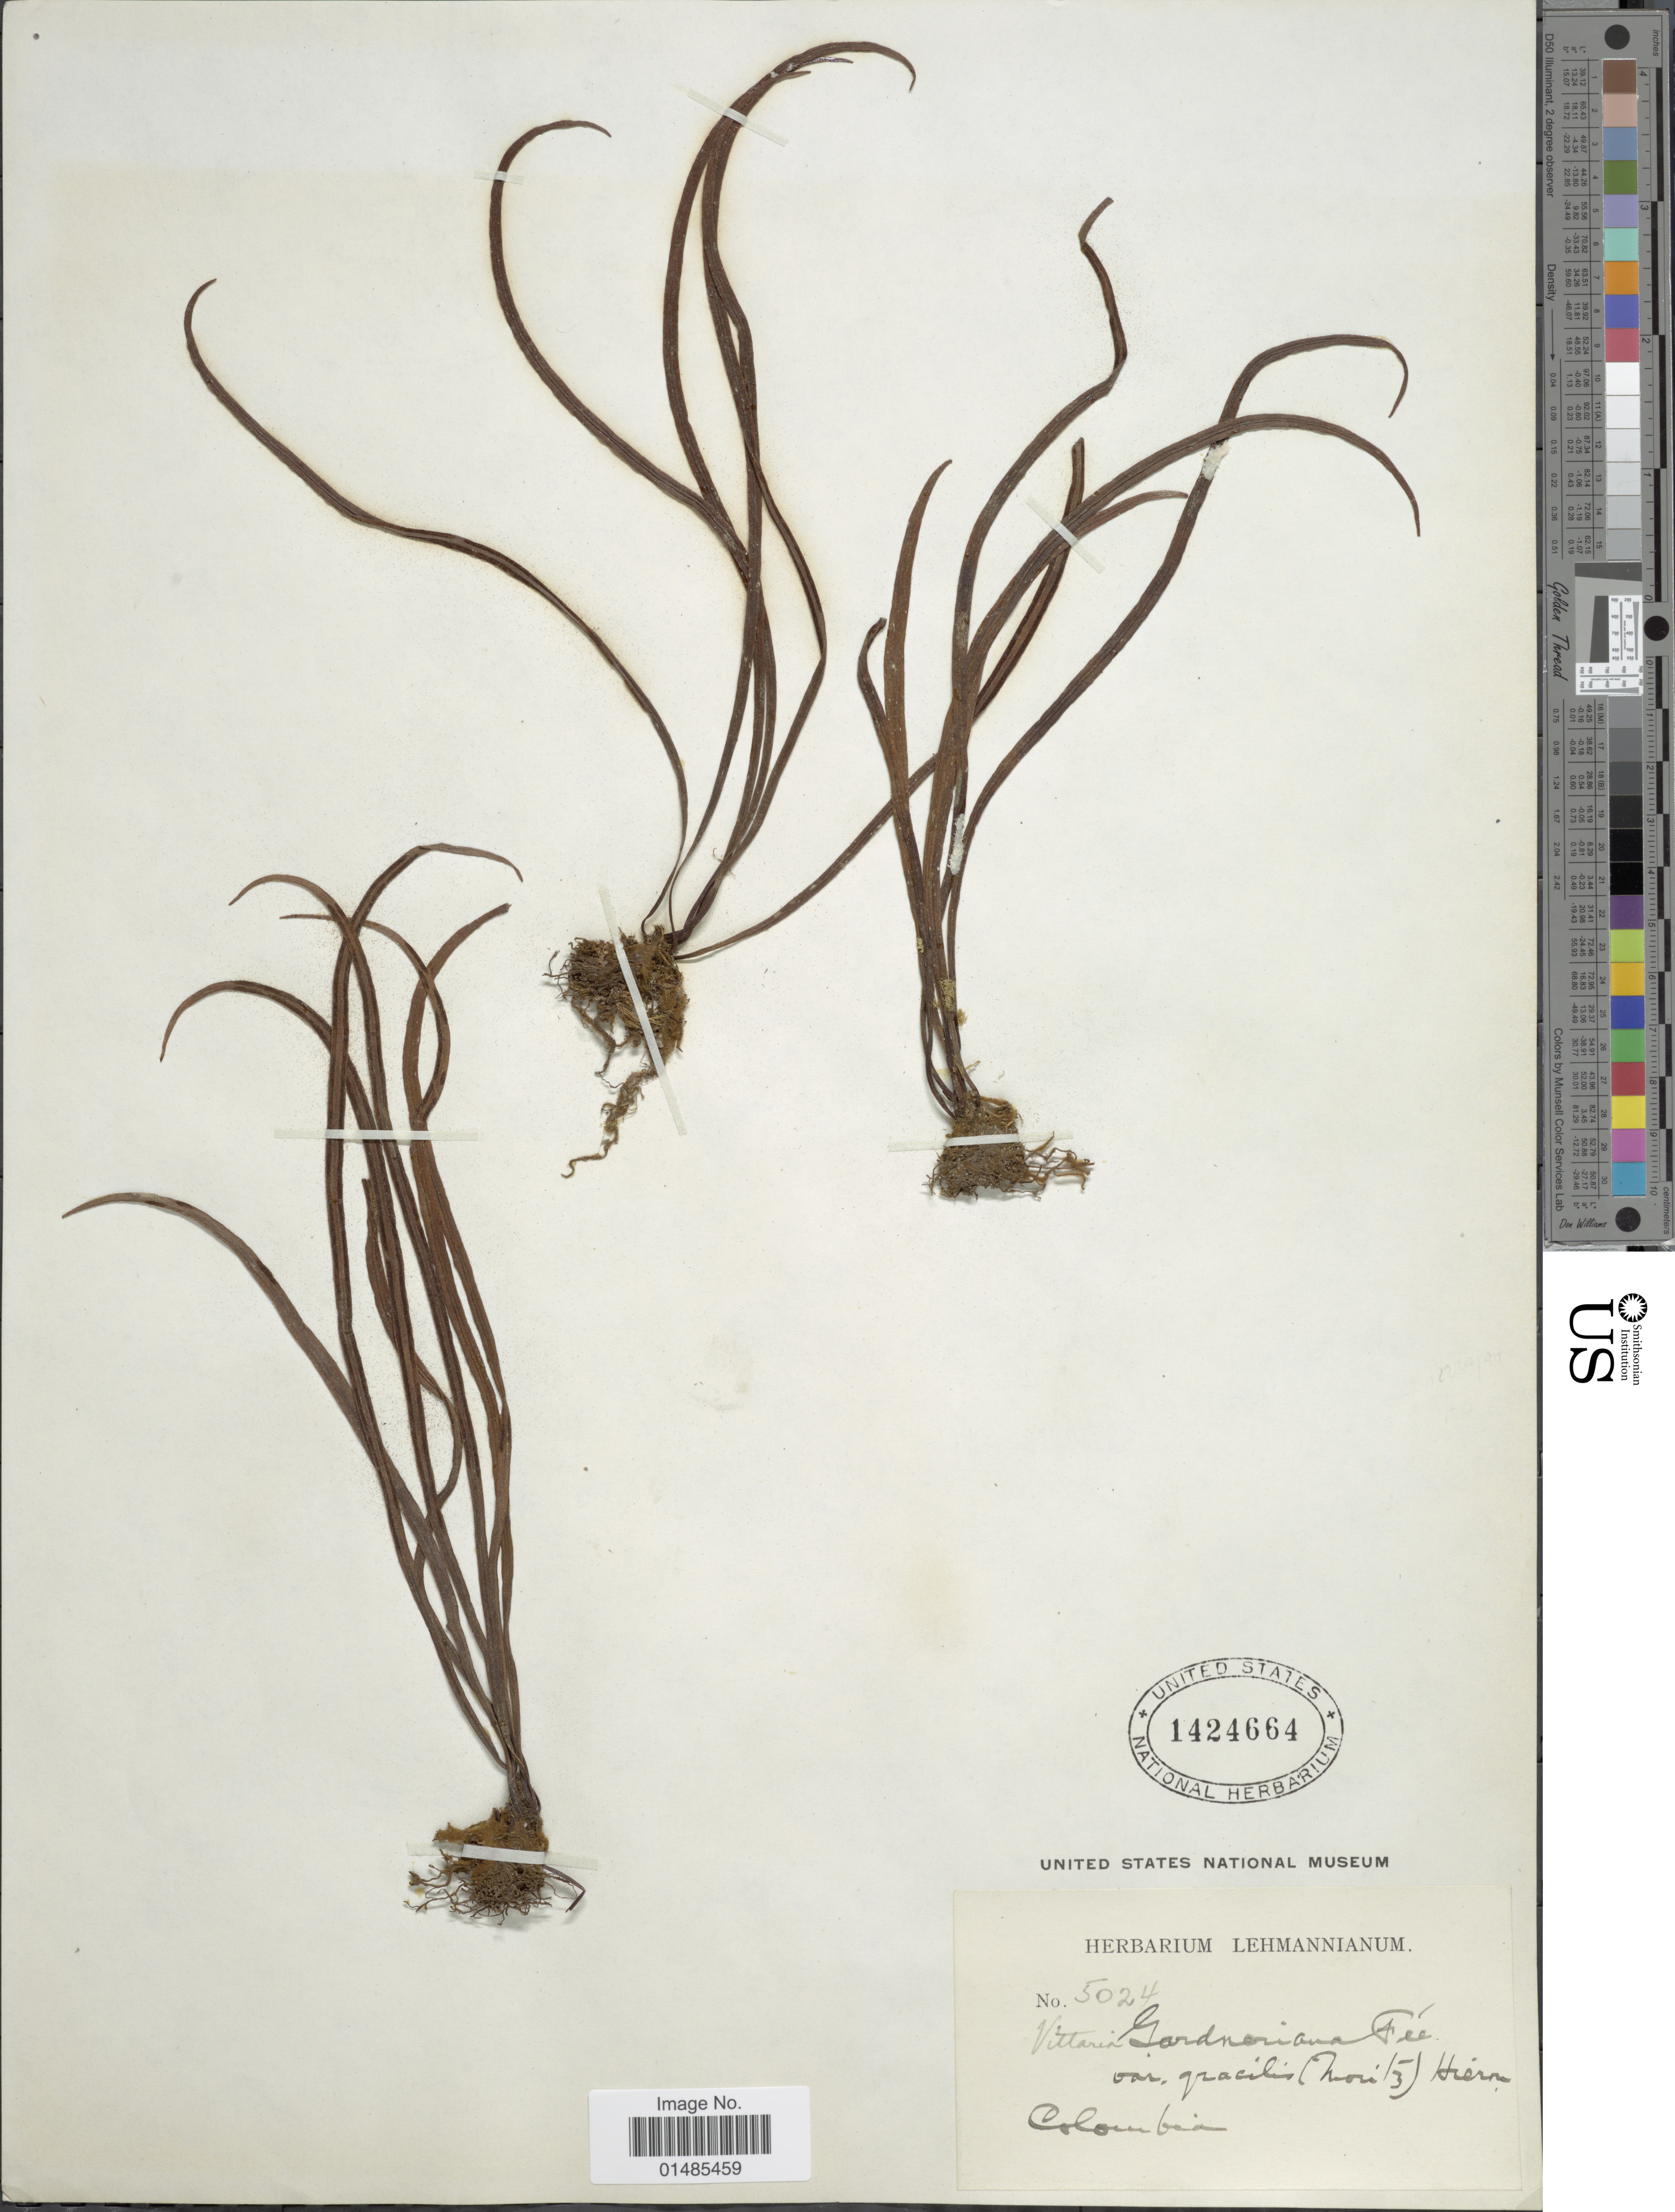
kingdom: Plantae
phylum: Tracheophyta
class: Polypodiopsida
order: Polypodiales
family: Pteridaceae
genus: Radiovittaria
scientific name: Radiovittaria gardneriana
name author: (Fée) E.H. Crane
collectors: ex herb. Lehmannianum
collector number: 5024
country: Colombia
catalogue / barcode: US 1424664